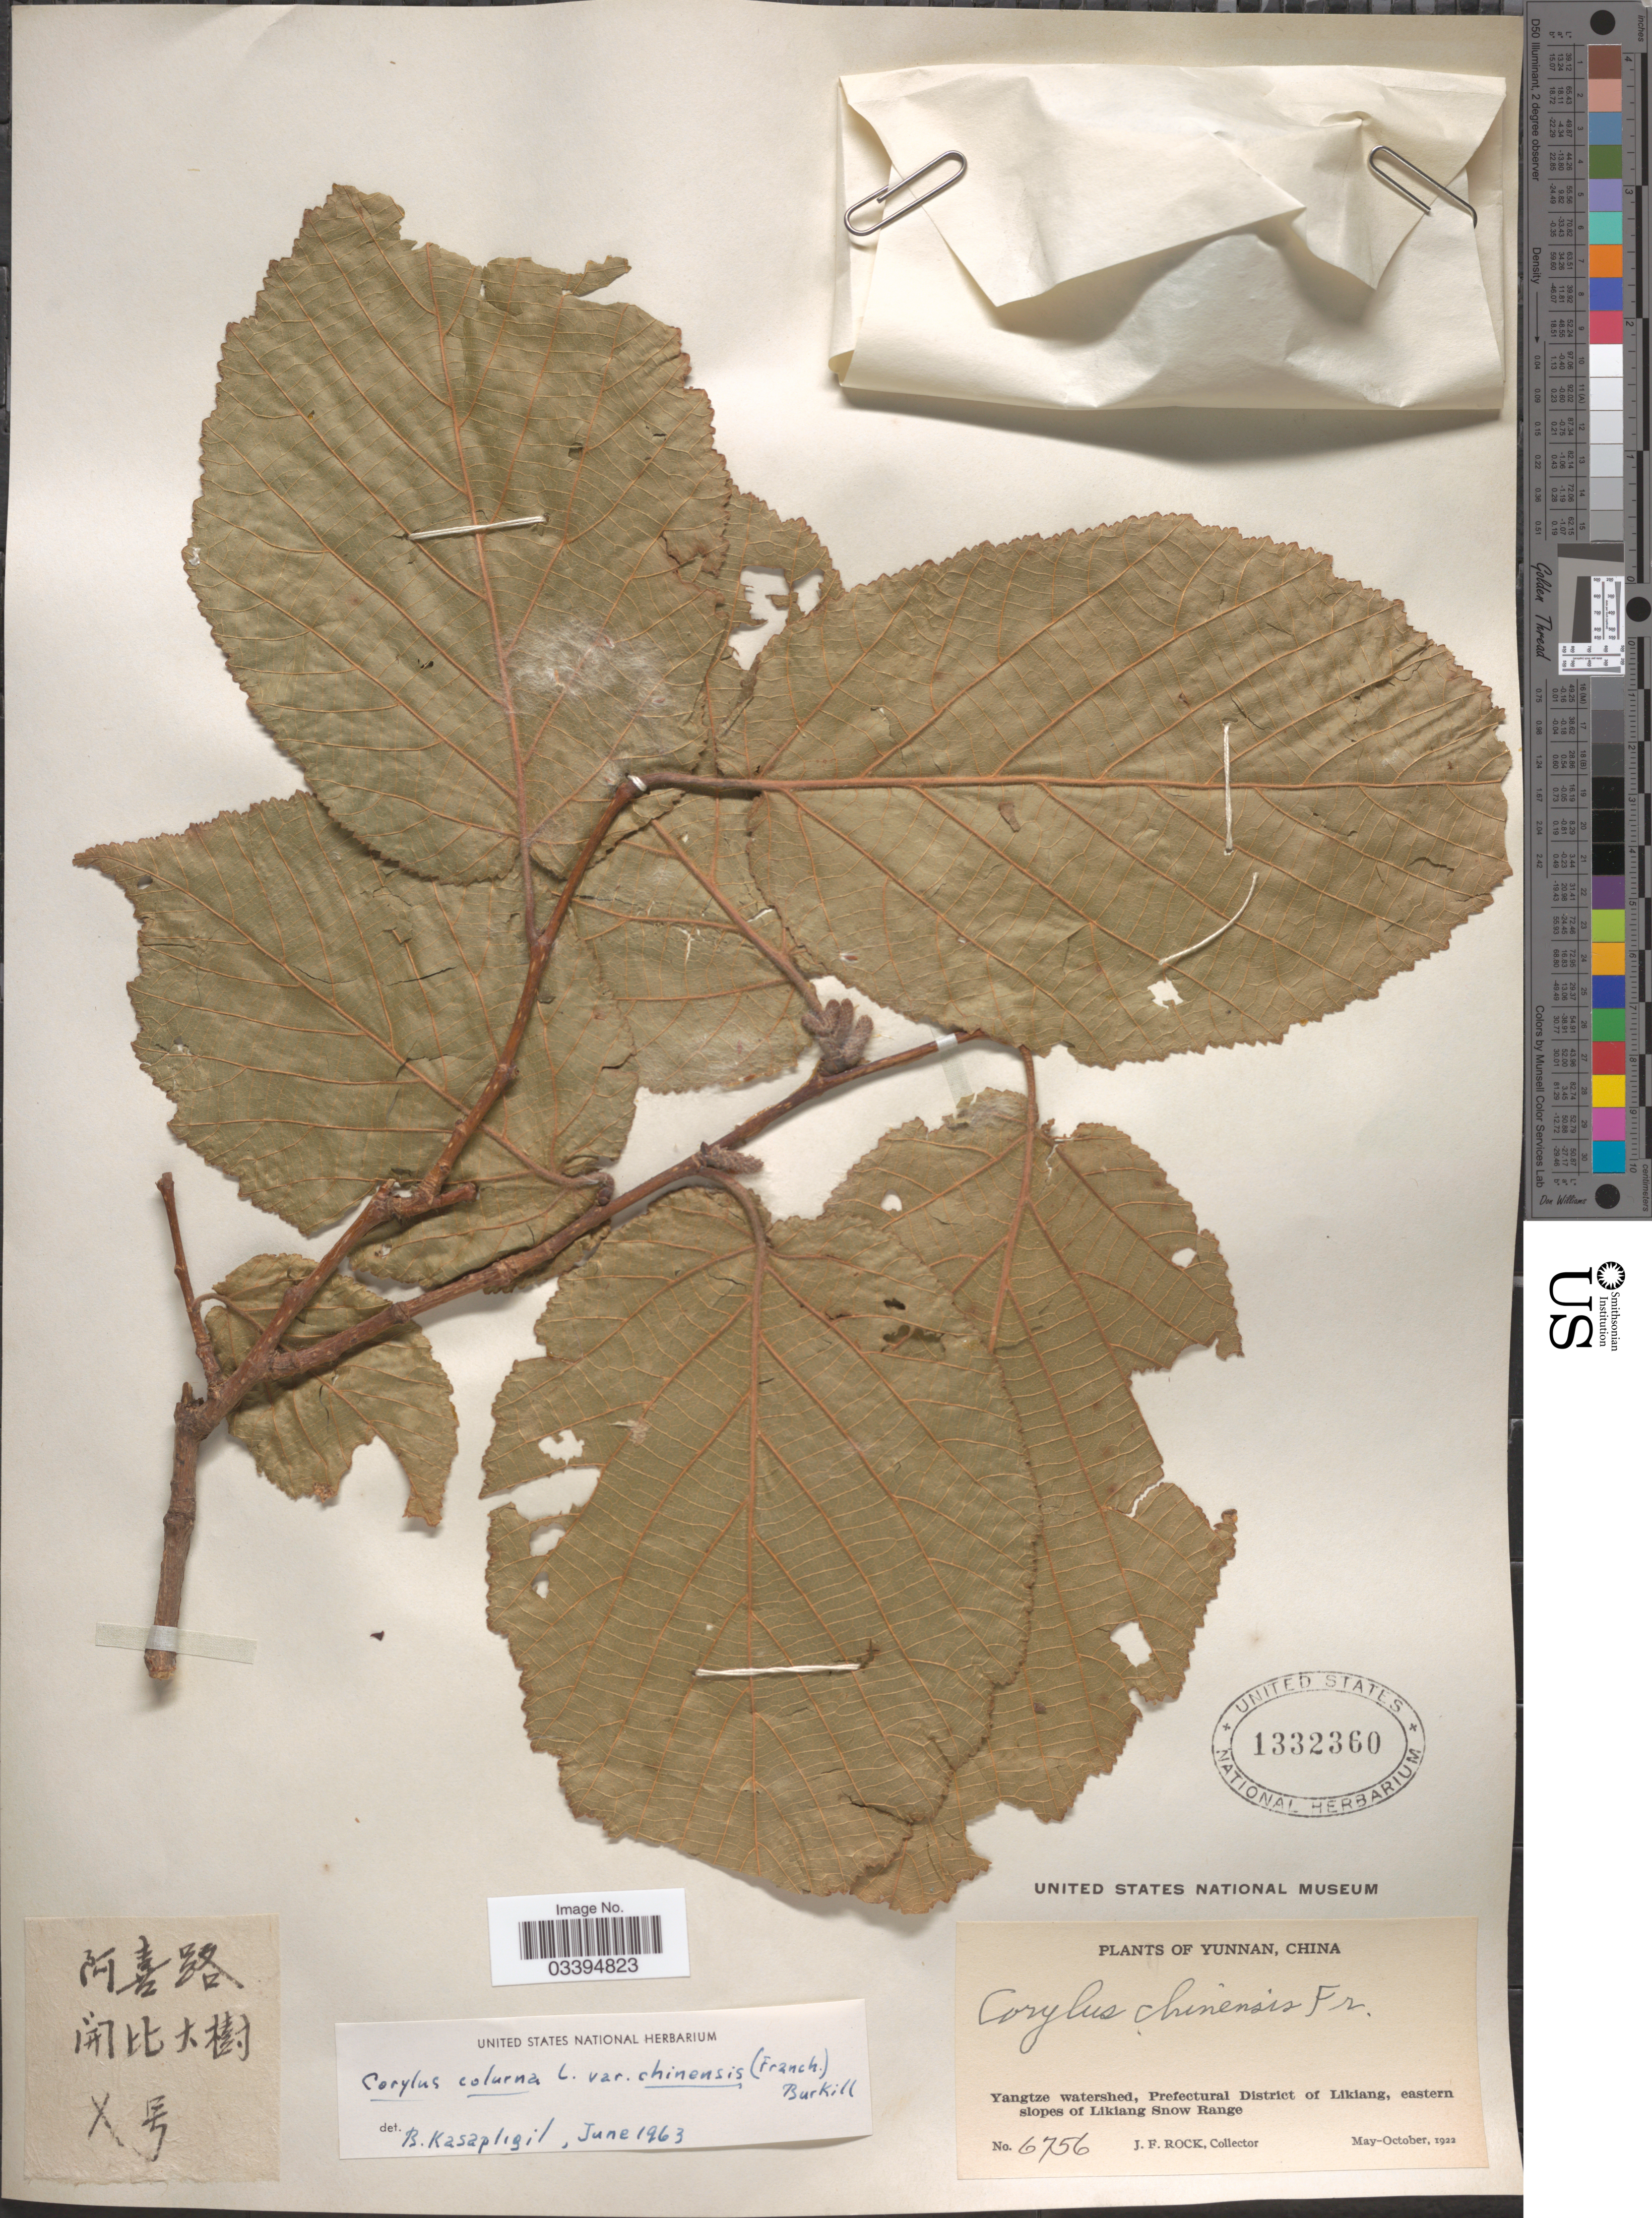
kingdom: Plantae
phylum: Tracheophyta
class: Magnoliopsida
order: Fagales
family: Betulaceae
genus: Corylus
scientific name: Corylus chinensis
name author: Franch.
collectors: J. Rock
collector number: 6756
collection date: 1922-05/1922-10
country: China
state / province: Yunnan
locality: Yangtze watershed, Prefectural District of Likiang, eastern slopes of Likiang Snow Range.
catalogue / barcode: US 1332360